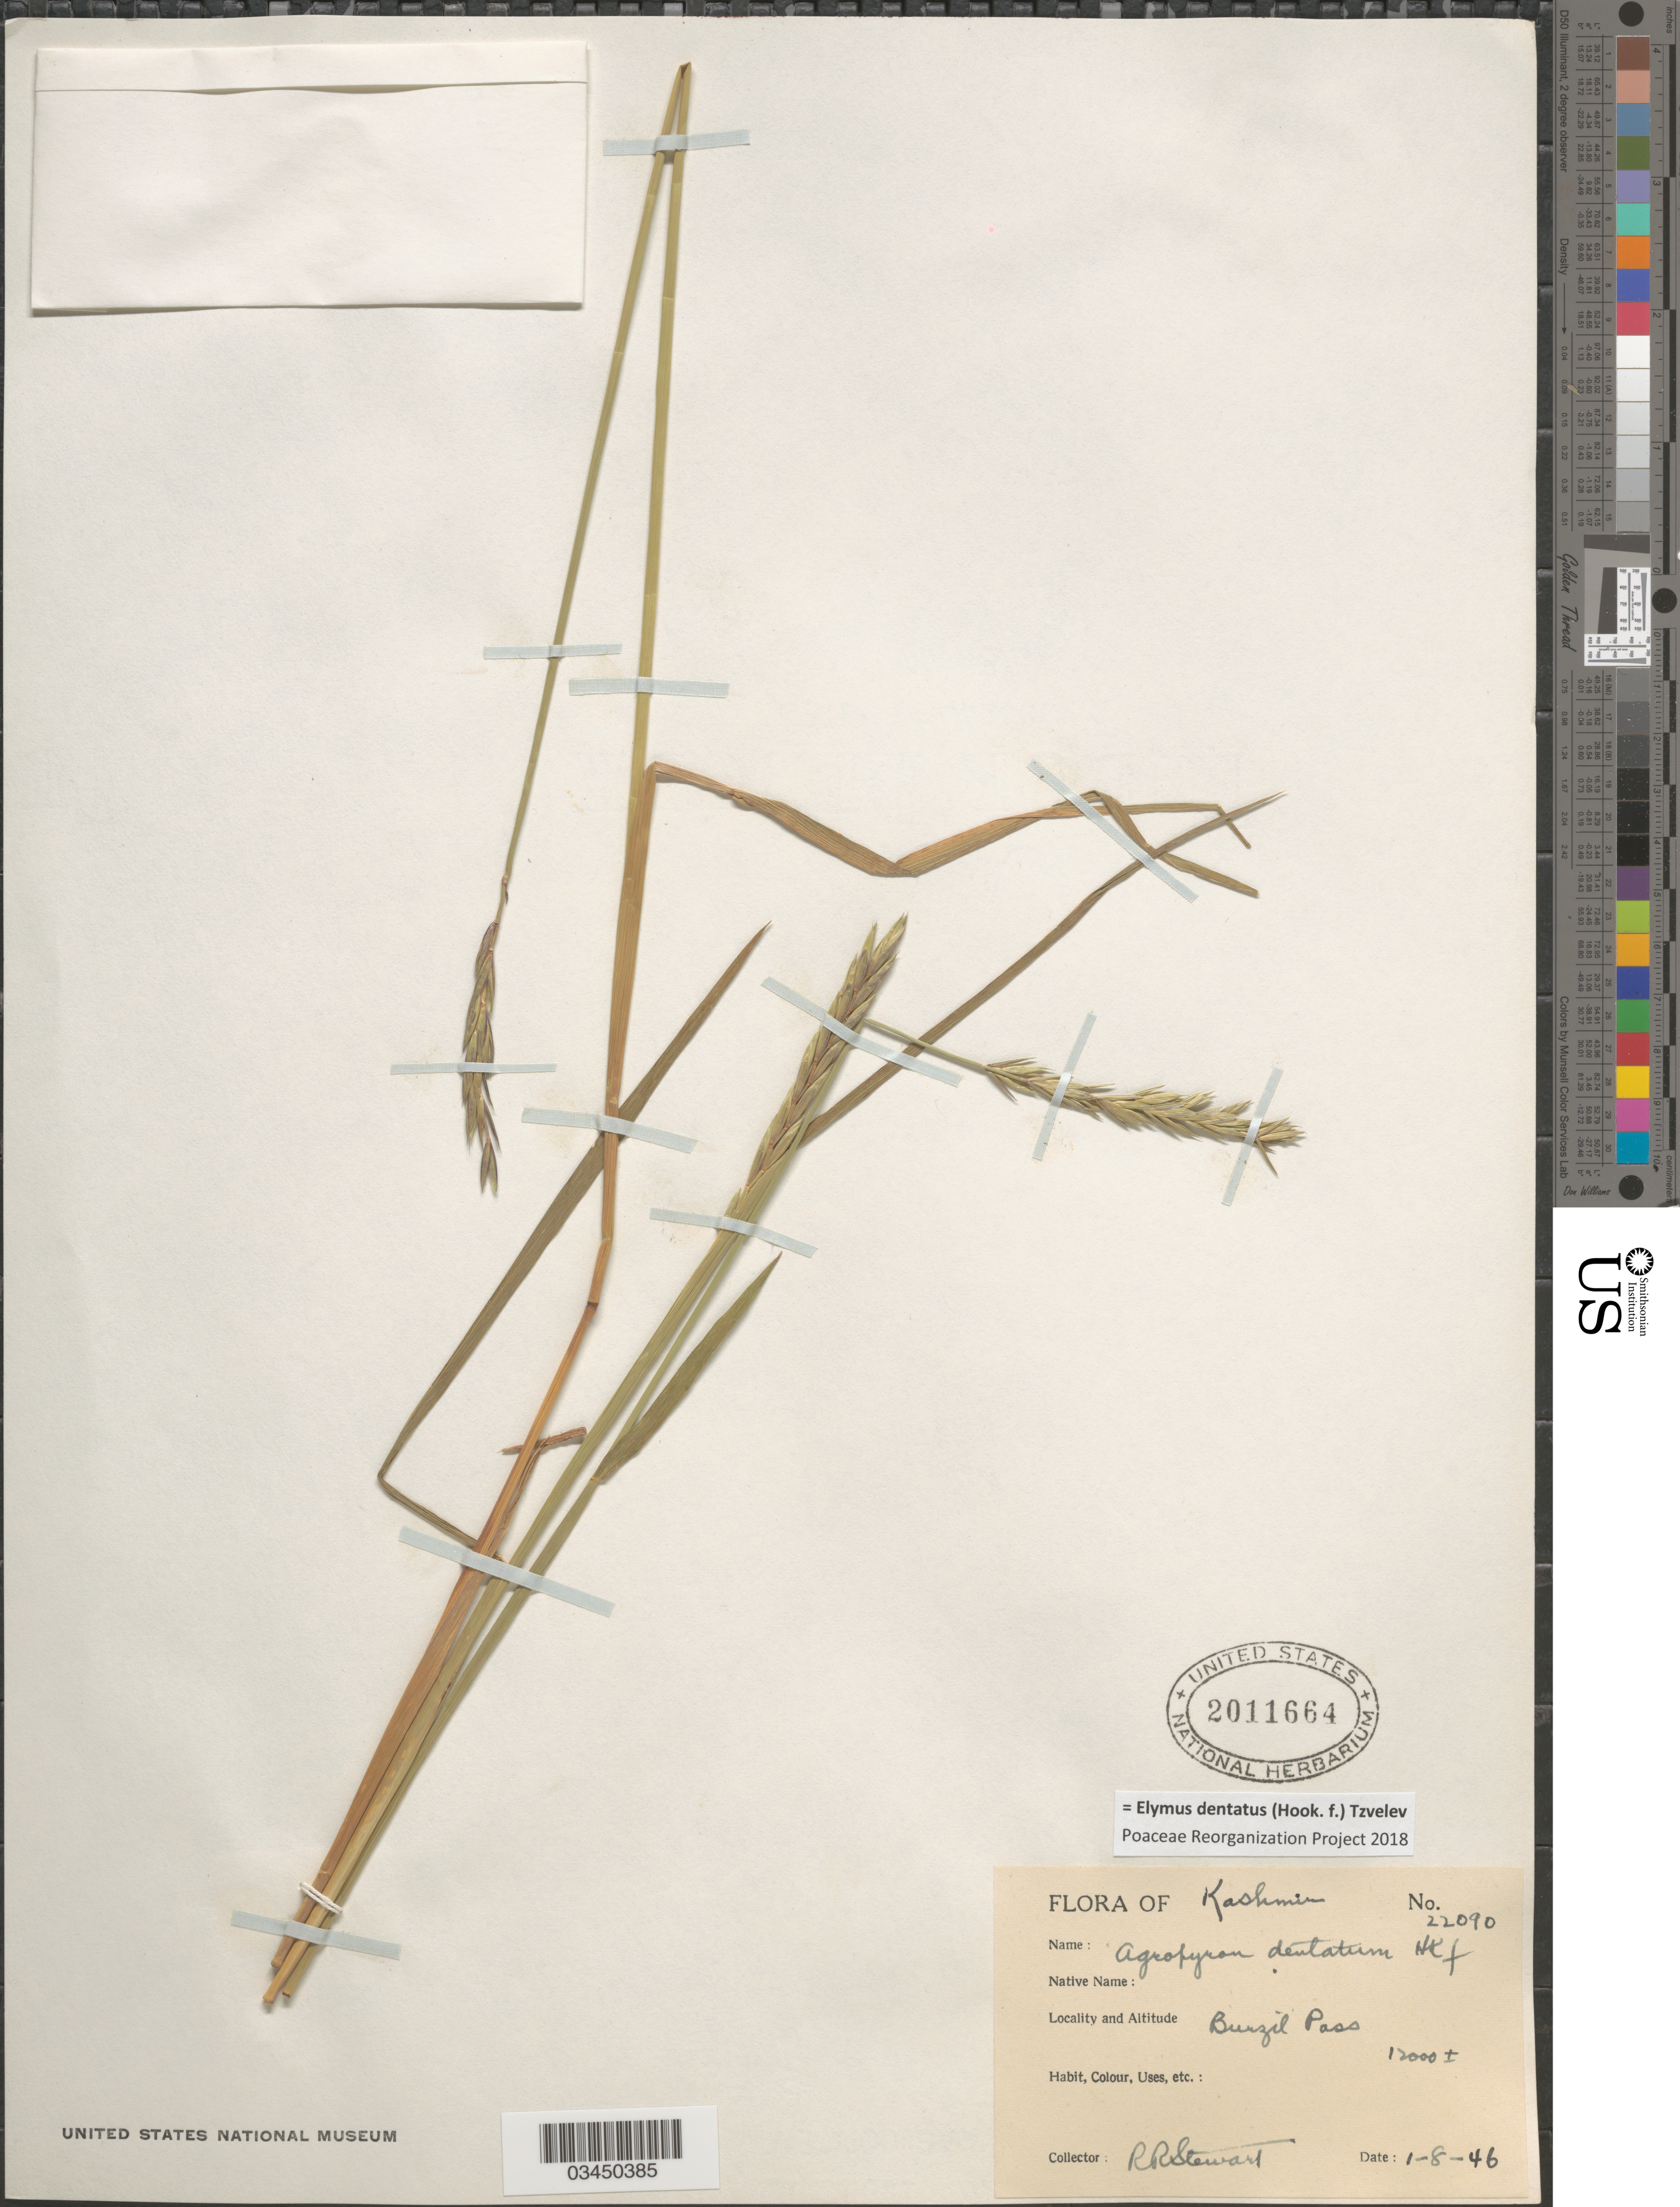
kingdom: Plantae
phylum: Tracheophyta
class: Liliopsida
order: Poales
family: Poaceae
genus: Elymus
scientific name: Elymus dentatus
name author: (Hook. f.) Tzvelev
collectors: R. Stewart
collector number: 22090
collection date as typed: Transcribed d/m/y: 1/8/46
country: India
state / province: Jammu and Kashmir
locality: Kashmir. Bunzil Pass.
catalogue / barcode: US 2011664